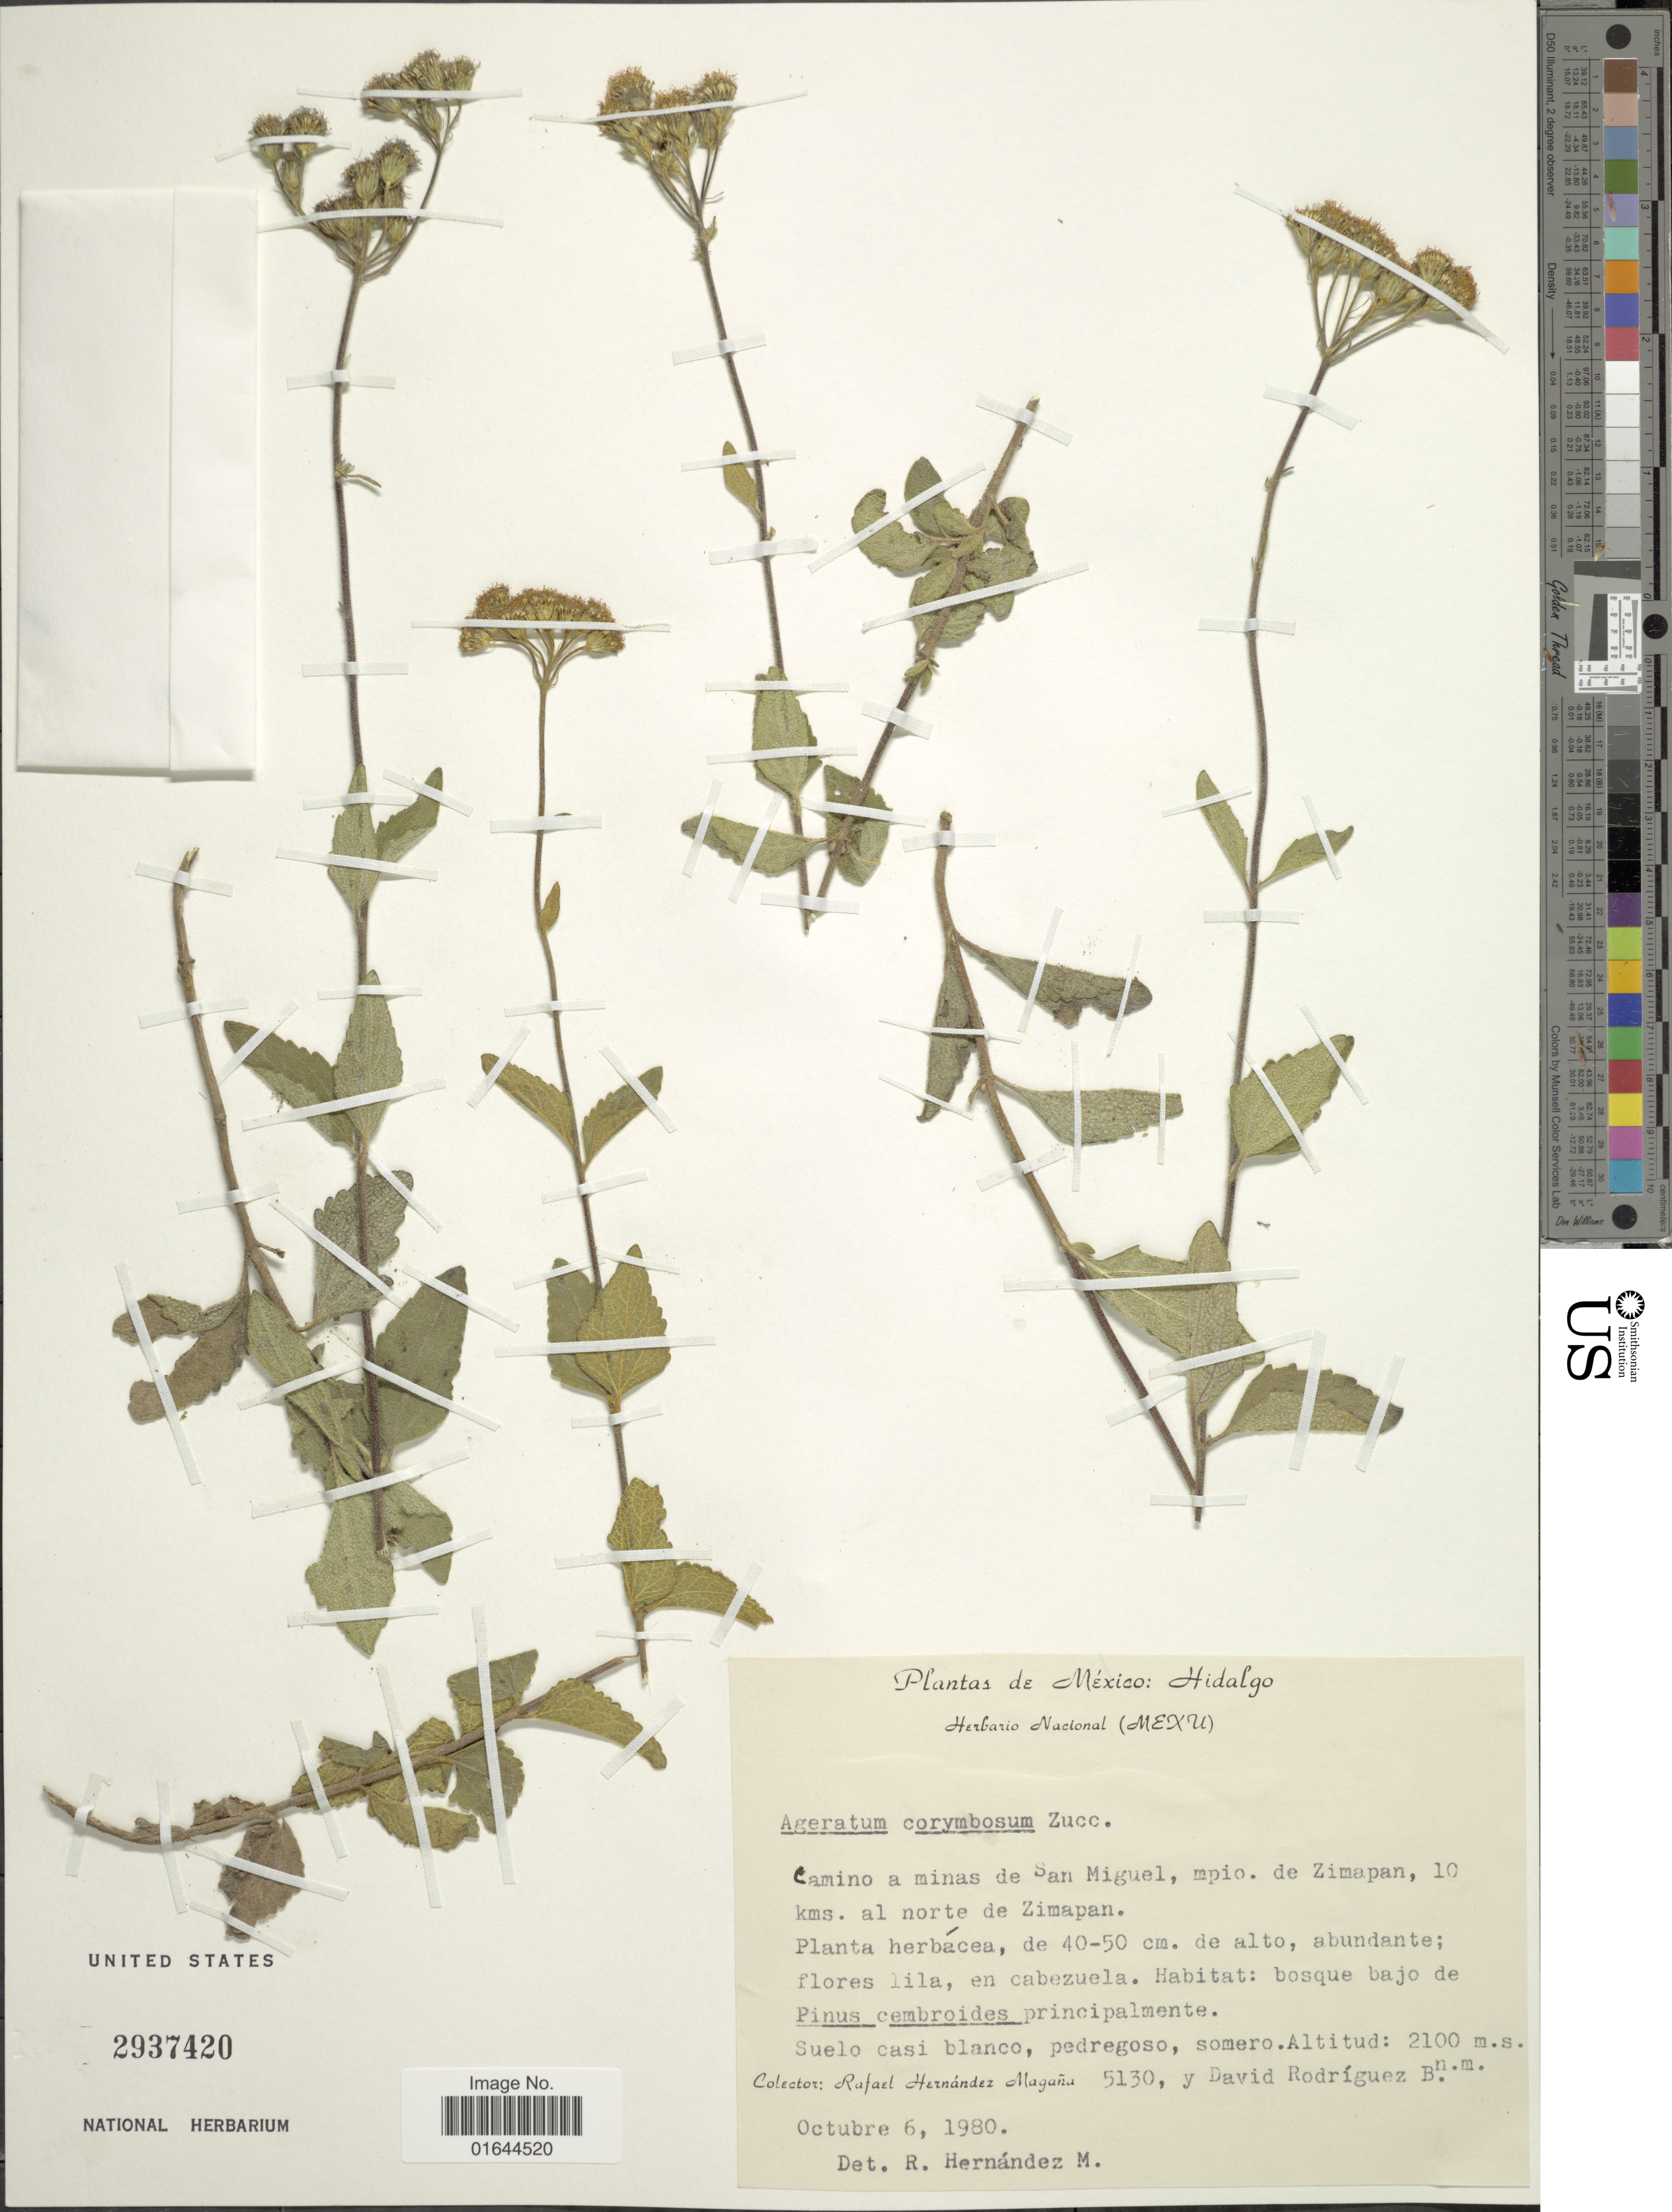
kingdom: Plantae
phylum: Tracheophyta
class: Magnoliopsida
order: Asterales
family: Asteraceae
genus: Ageratum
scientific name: Ageratum corymbosum f. corymbosum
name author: Zuccagni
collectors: R. Hernández-M. & D. Rodríguez B.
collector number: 5130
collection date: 1980-10-06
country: Mexico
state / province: Hidalgo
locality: Mexico: Hidalgo. Camino a minas de San Miguel, mpio. de Zimapan, 10 kms. al norte de Zimapan.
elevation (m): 2100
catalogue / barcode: US 2937420